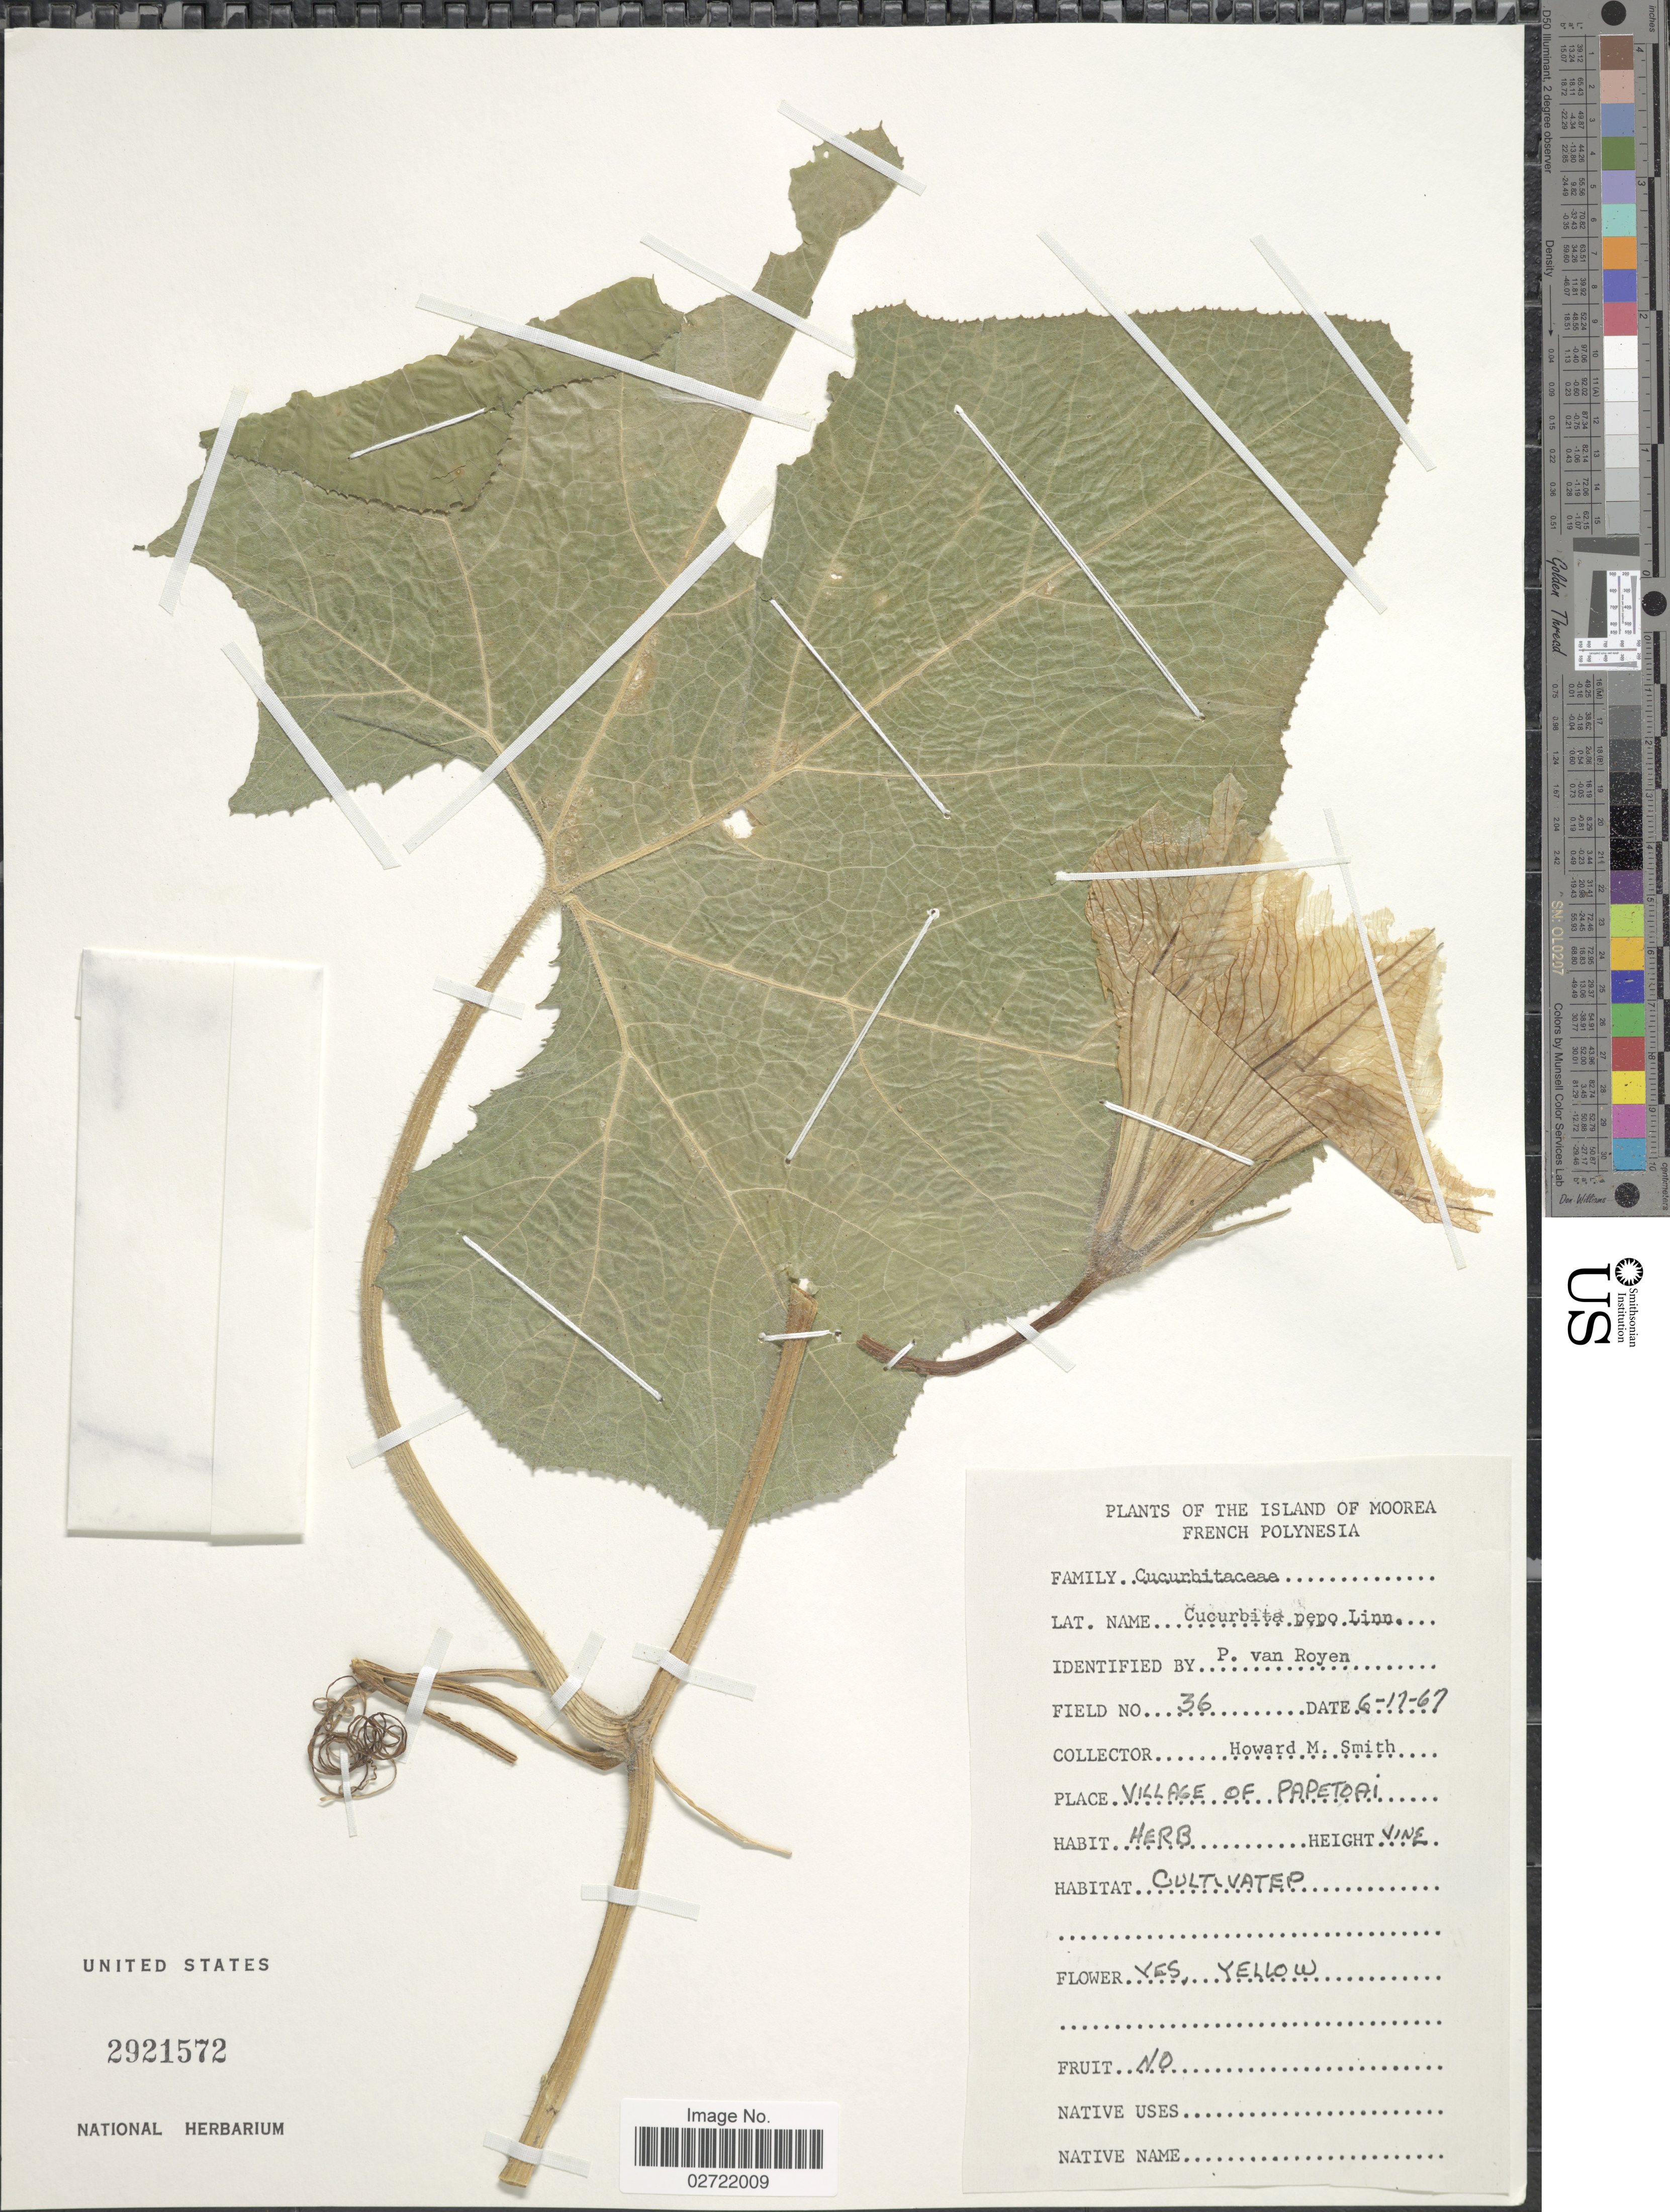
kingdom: Plantae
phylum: Tracheophyta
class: Magnoliopsida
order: Cucurbitales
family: Cucurbitaceae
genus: Cucurbita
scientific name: Cucurbita pepo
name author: L.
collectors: H. M. Smith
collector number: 36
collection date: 1967-06-17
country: French Polynesia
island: Moorea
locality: The Island of Moorea, Village of Papetoai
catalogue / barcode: US 2921572